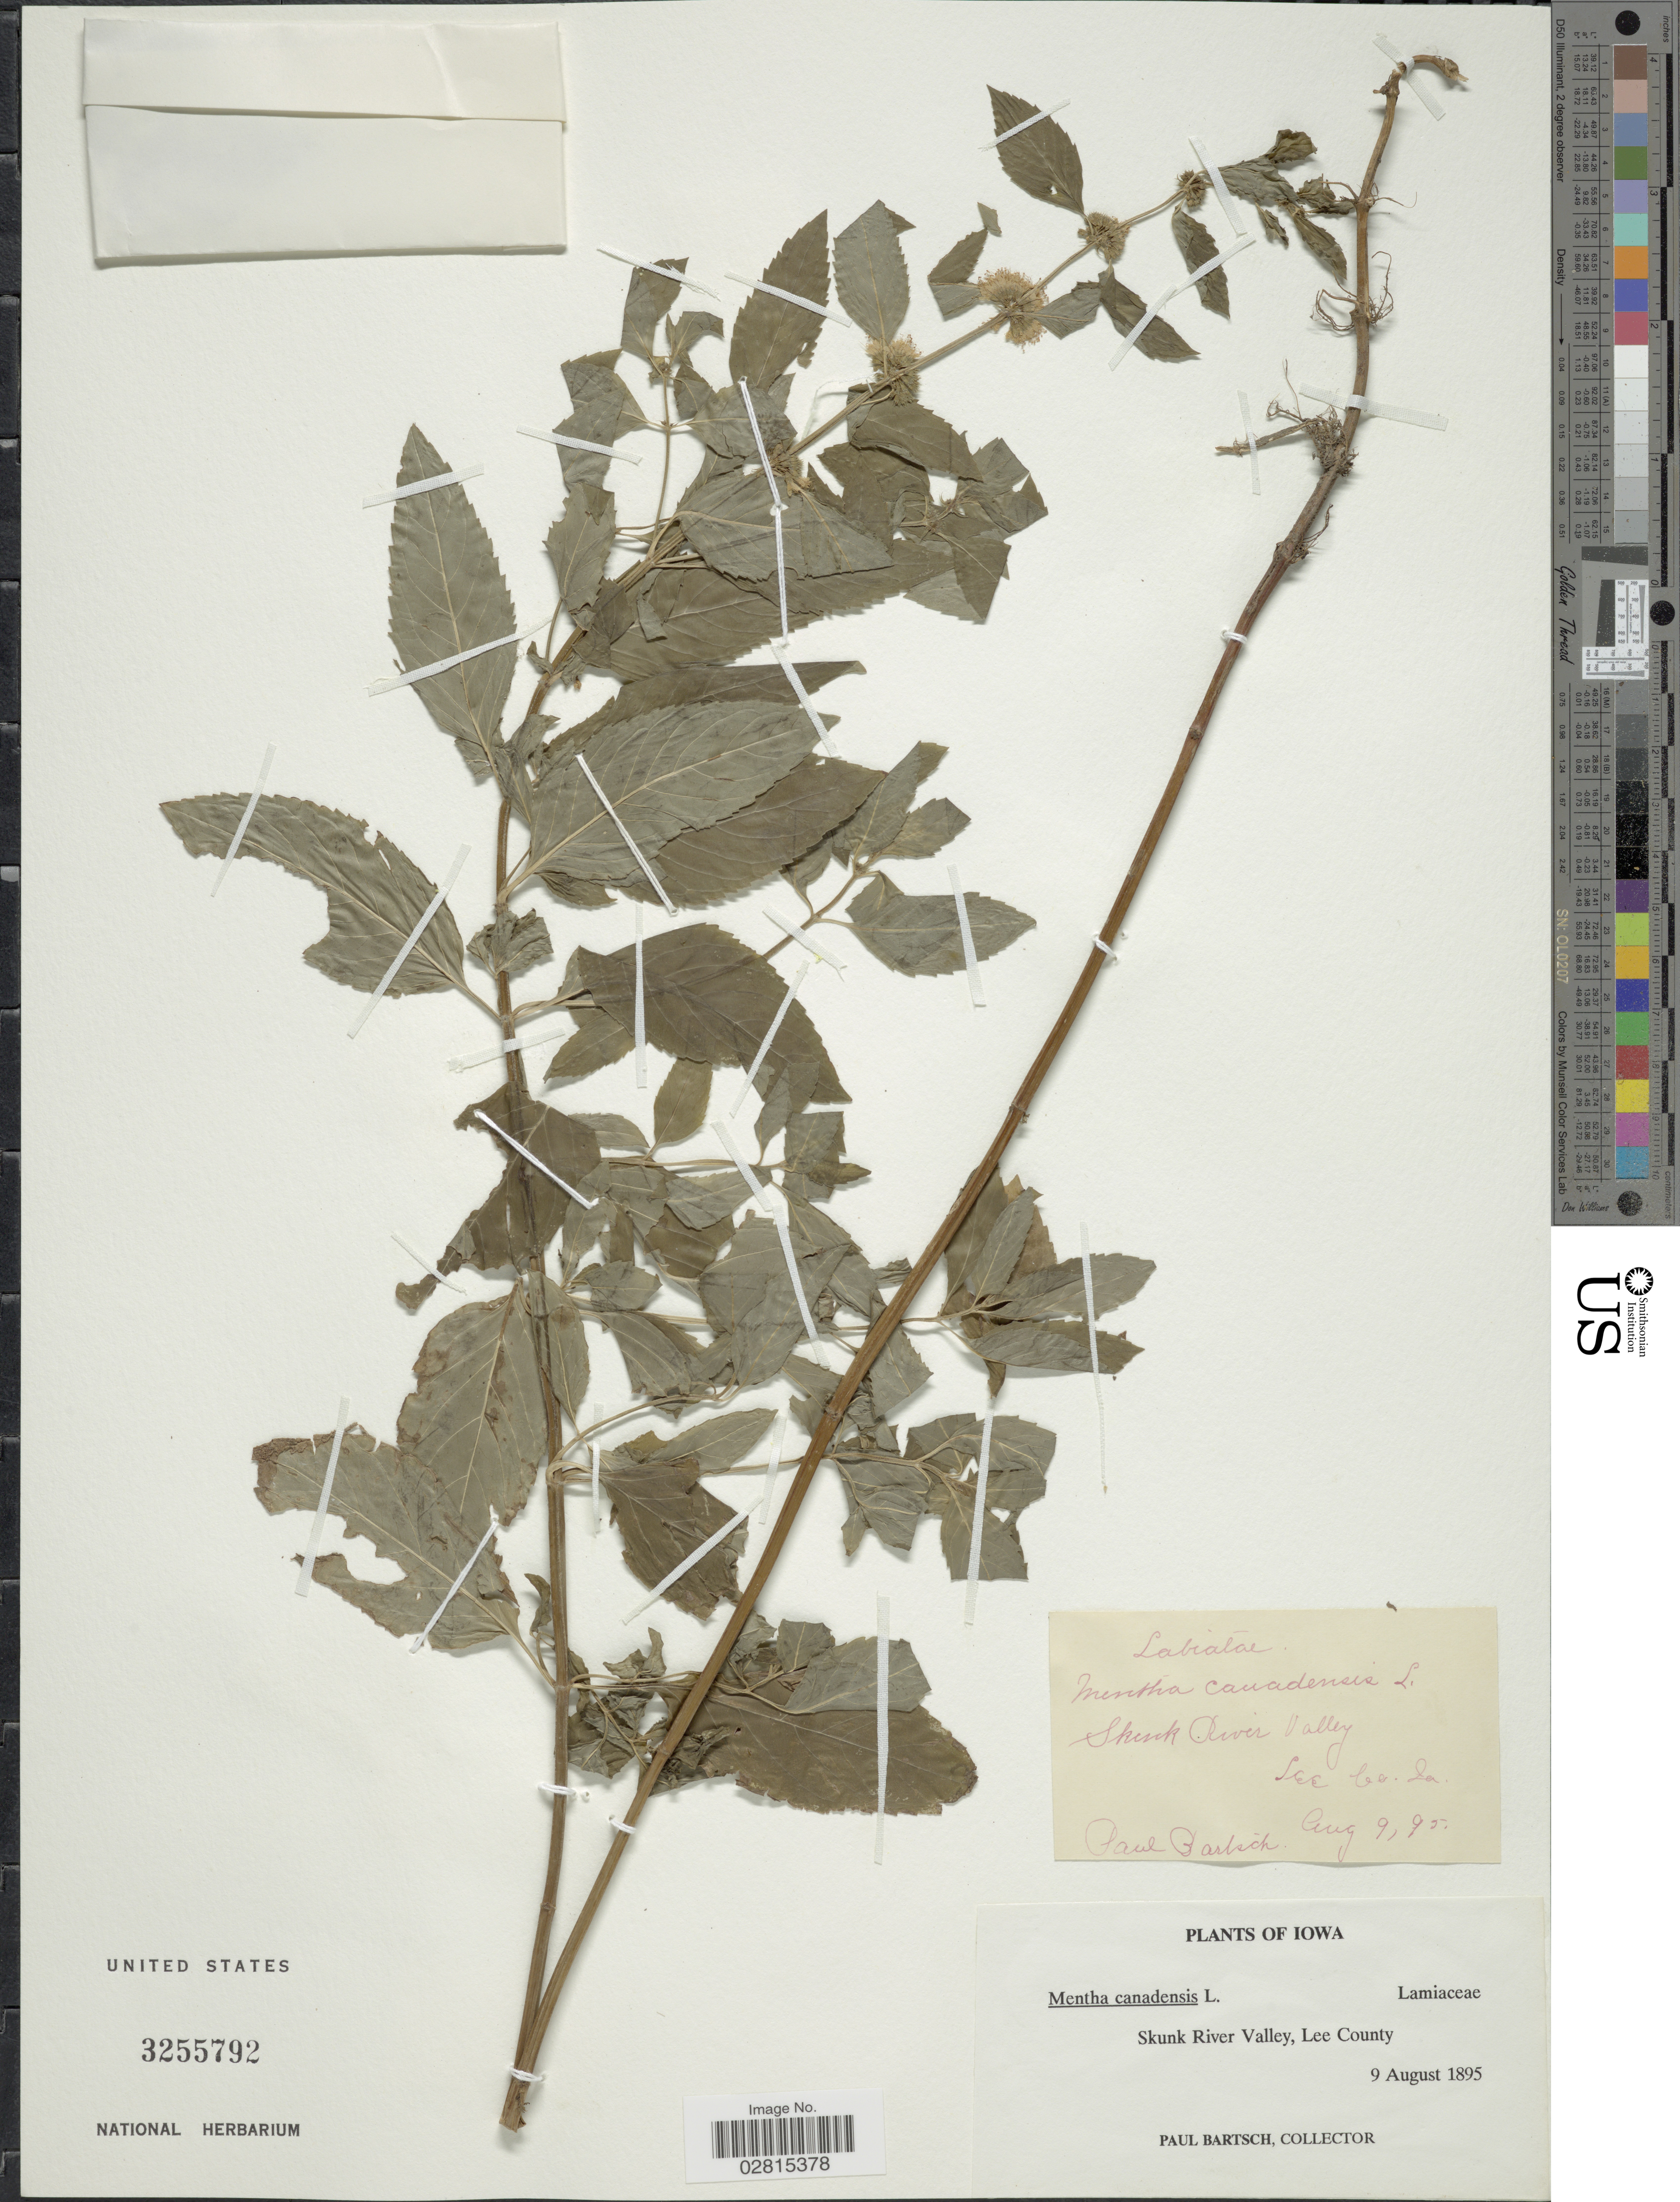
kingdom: Plantae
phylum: Tracheophyta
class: Magnoliopsida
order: Lamiales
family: Lamiaceae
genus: Mentha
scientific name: Mentha canadensis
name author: L.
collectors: P. Bartsch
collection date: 1895-08-09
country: United States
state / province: Iowa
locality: Skunk River Valley, Lee County.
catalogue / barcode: US 3255792